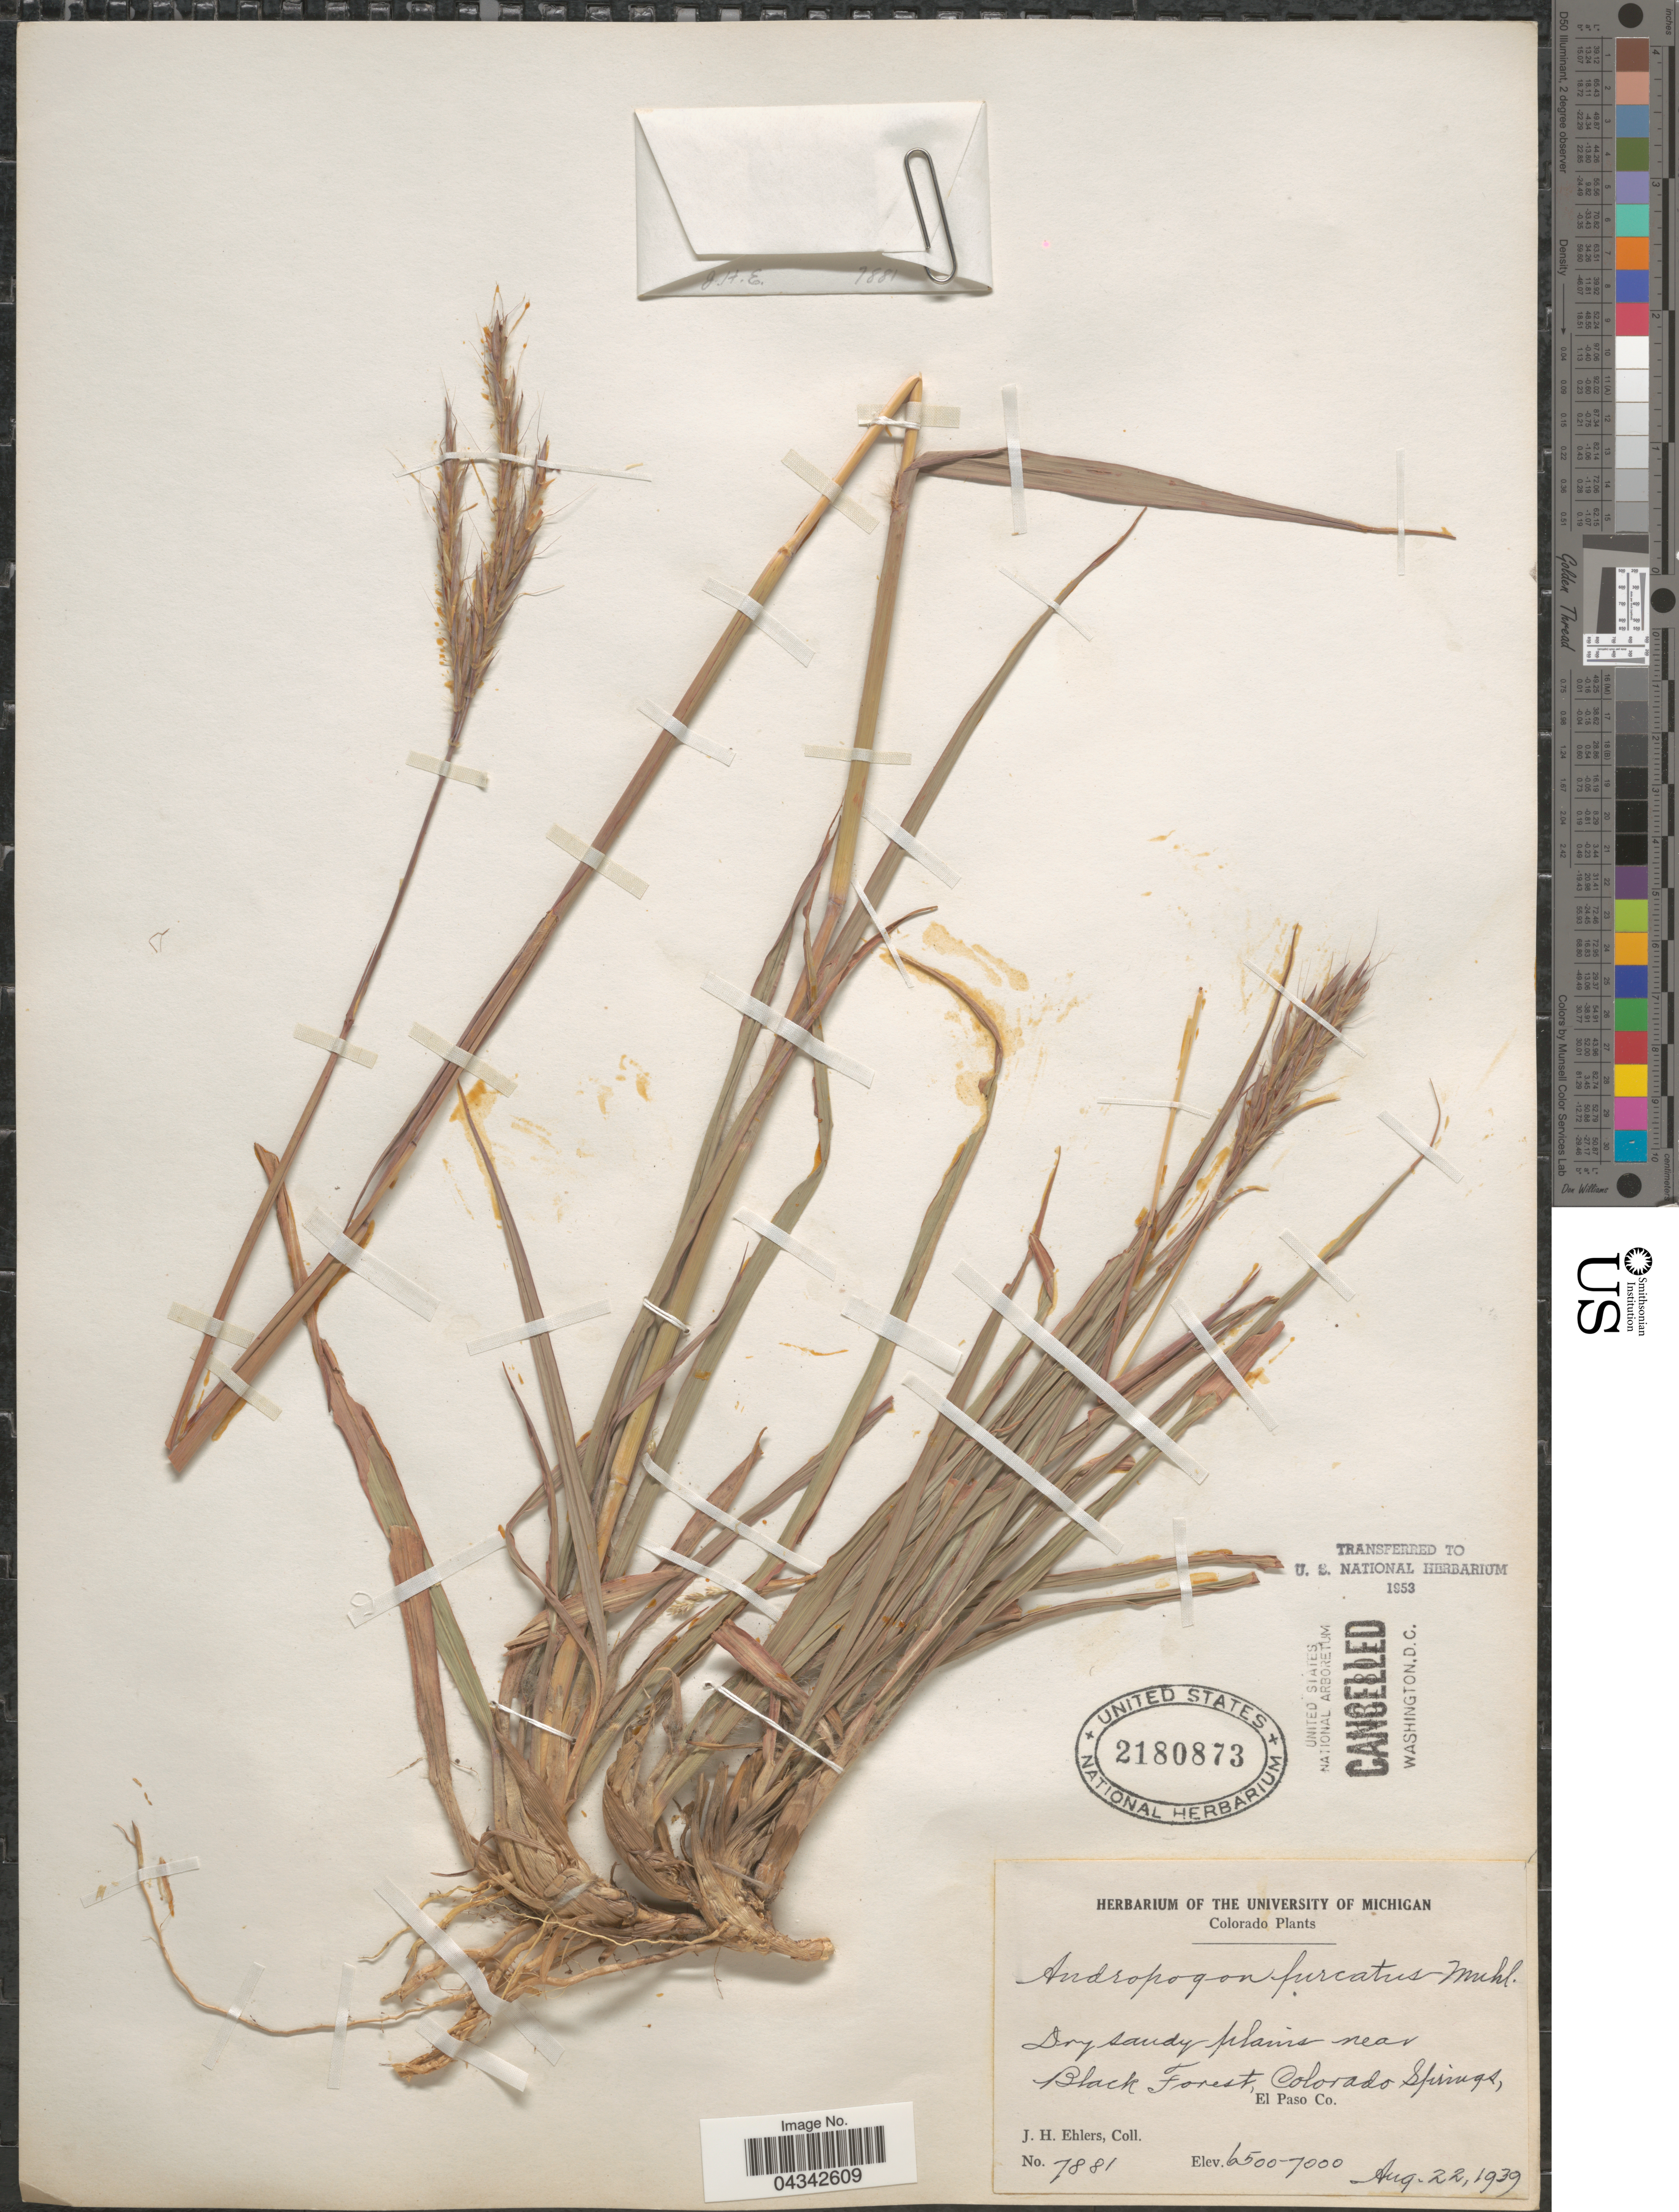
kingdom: Plantae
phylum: Tracheophyta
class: Liliopsida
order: Poales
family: Poaceae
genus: Andropogon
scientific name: Andropogon gerardii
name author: Vitman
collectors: J. H. Ehlers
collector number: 7881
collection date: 1939-08-22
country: United States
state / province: Colorado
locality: Dry sandy plains near Black Forest, Colorado Springs, El Paso Co.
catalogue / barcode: US 2180873